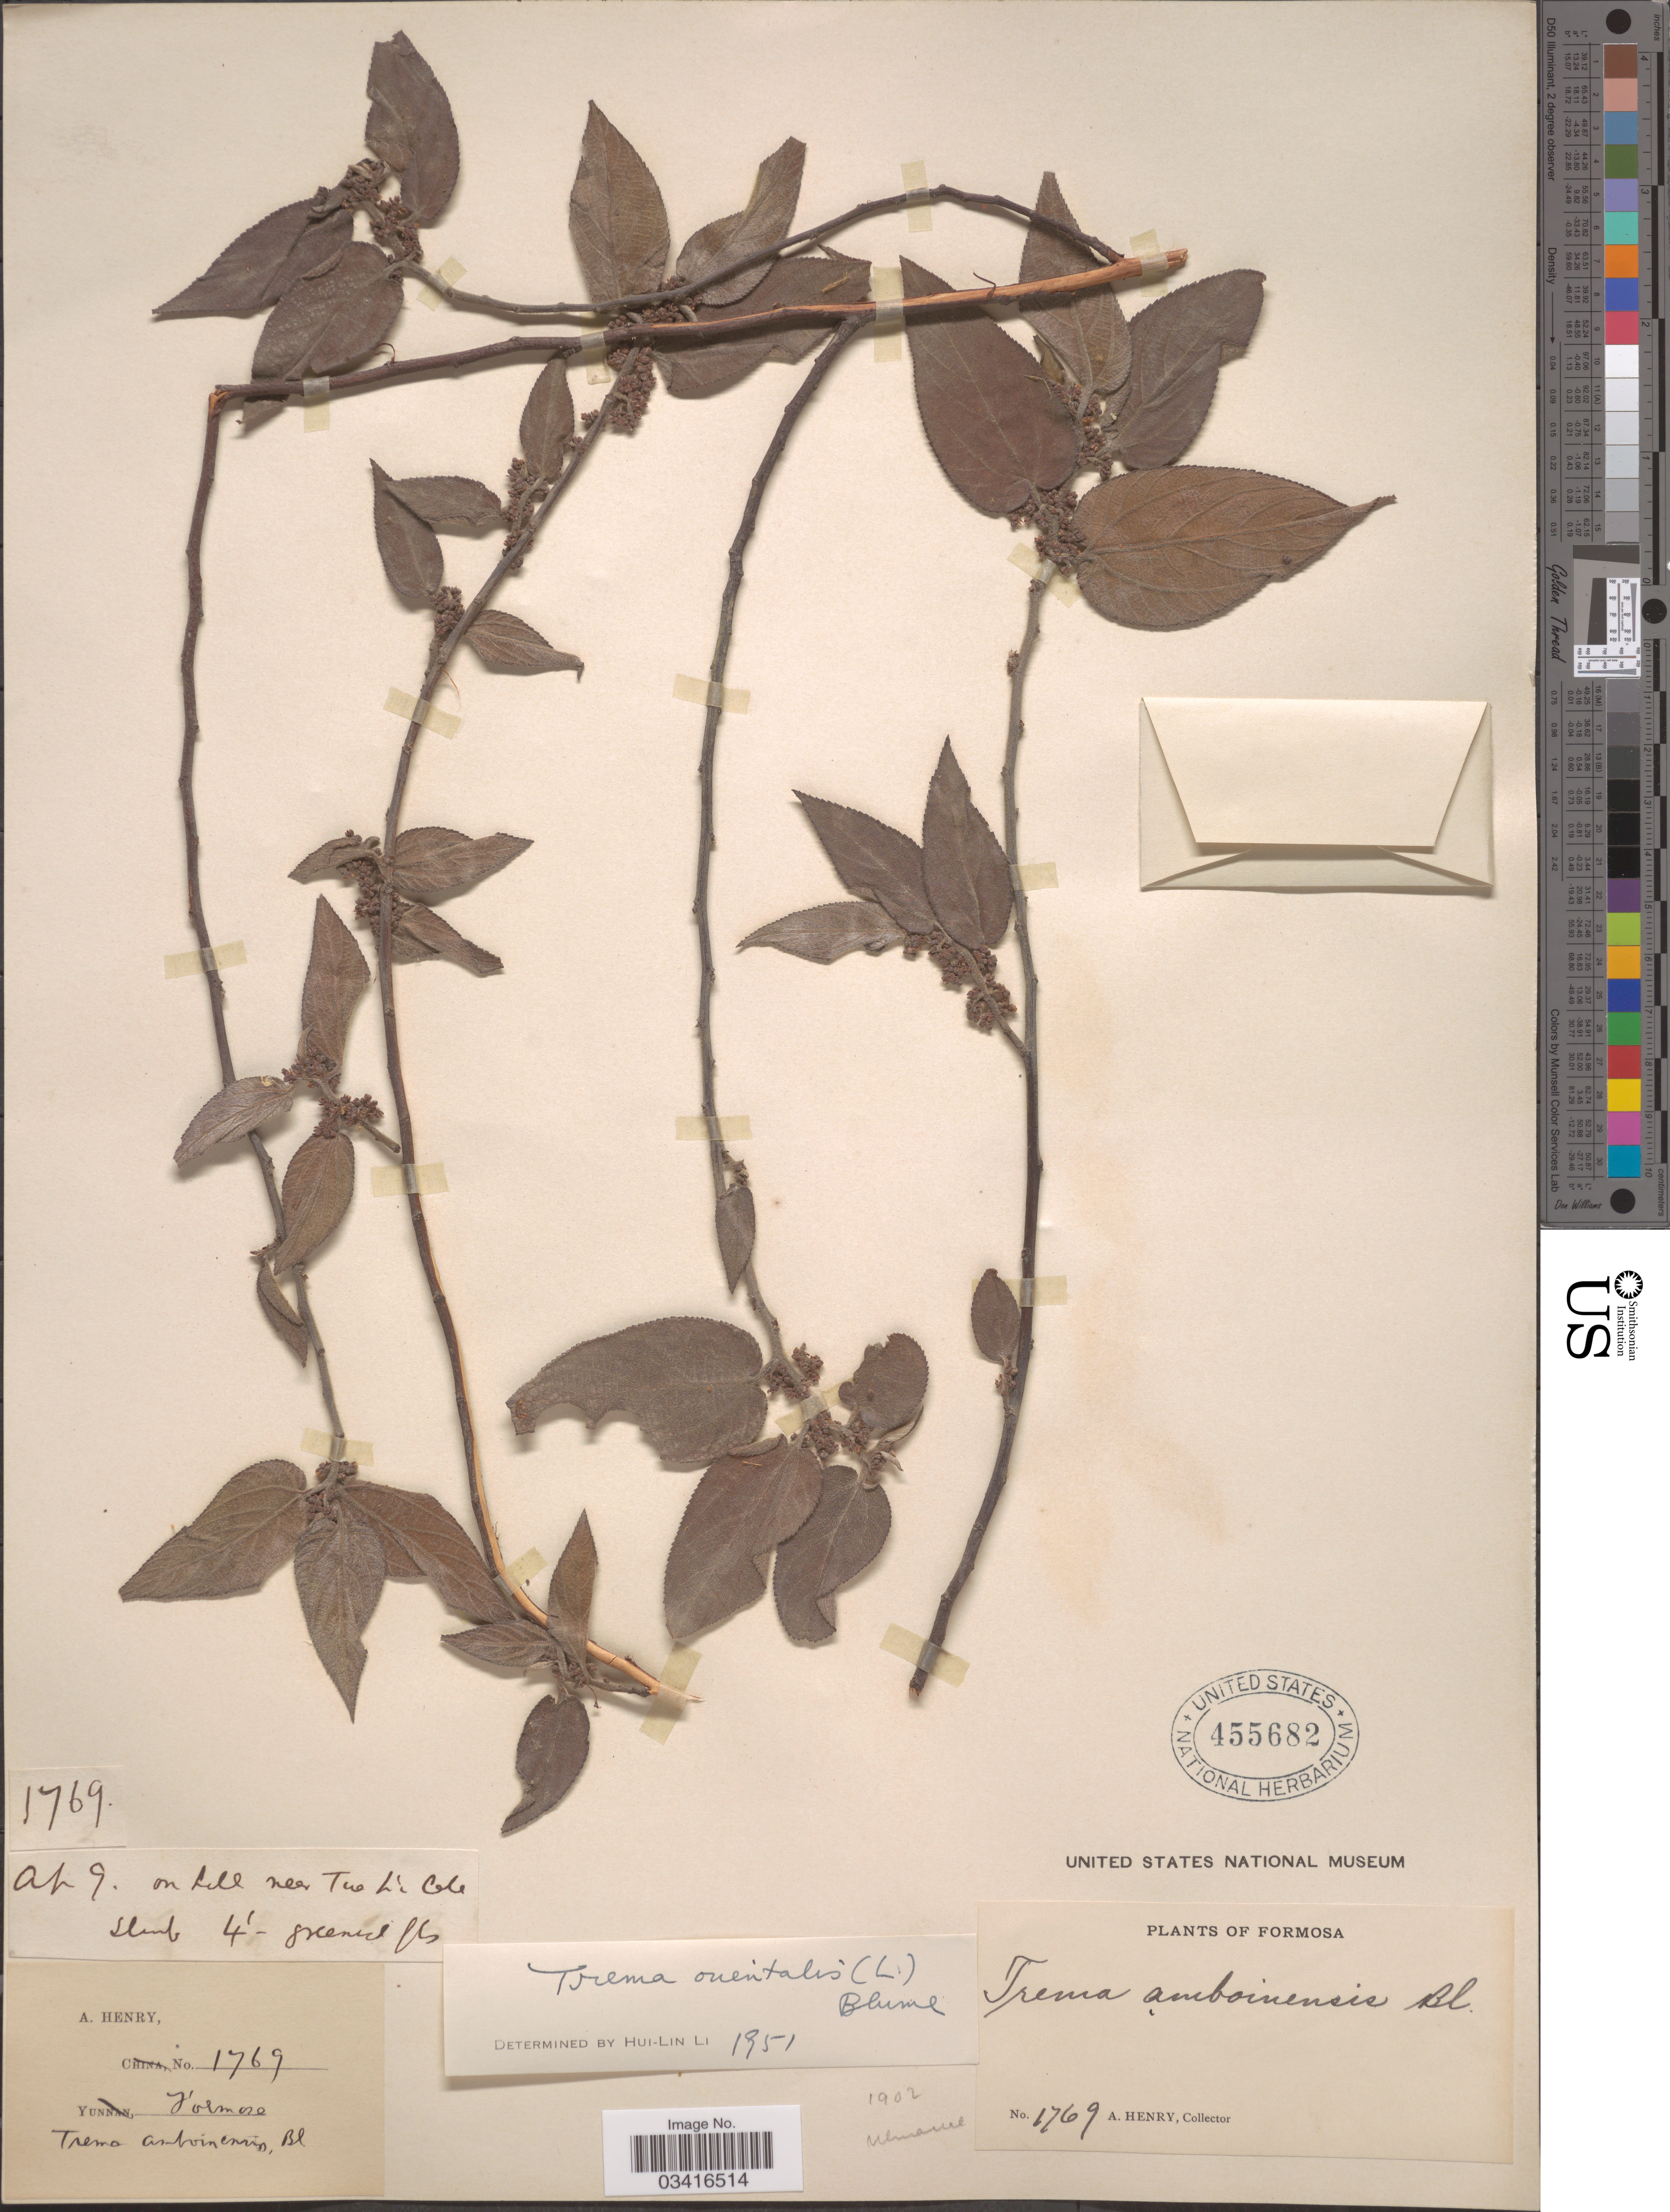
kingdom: Plantae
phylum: Tracheophyta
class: Magnoliopsida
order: Rosales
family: Cannabaceae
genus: Trema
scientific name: Trema orientale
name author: (L.) Blume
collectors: A. Henry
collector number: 1769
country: Taiwan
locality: Formosa.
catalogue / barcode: US 455682